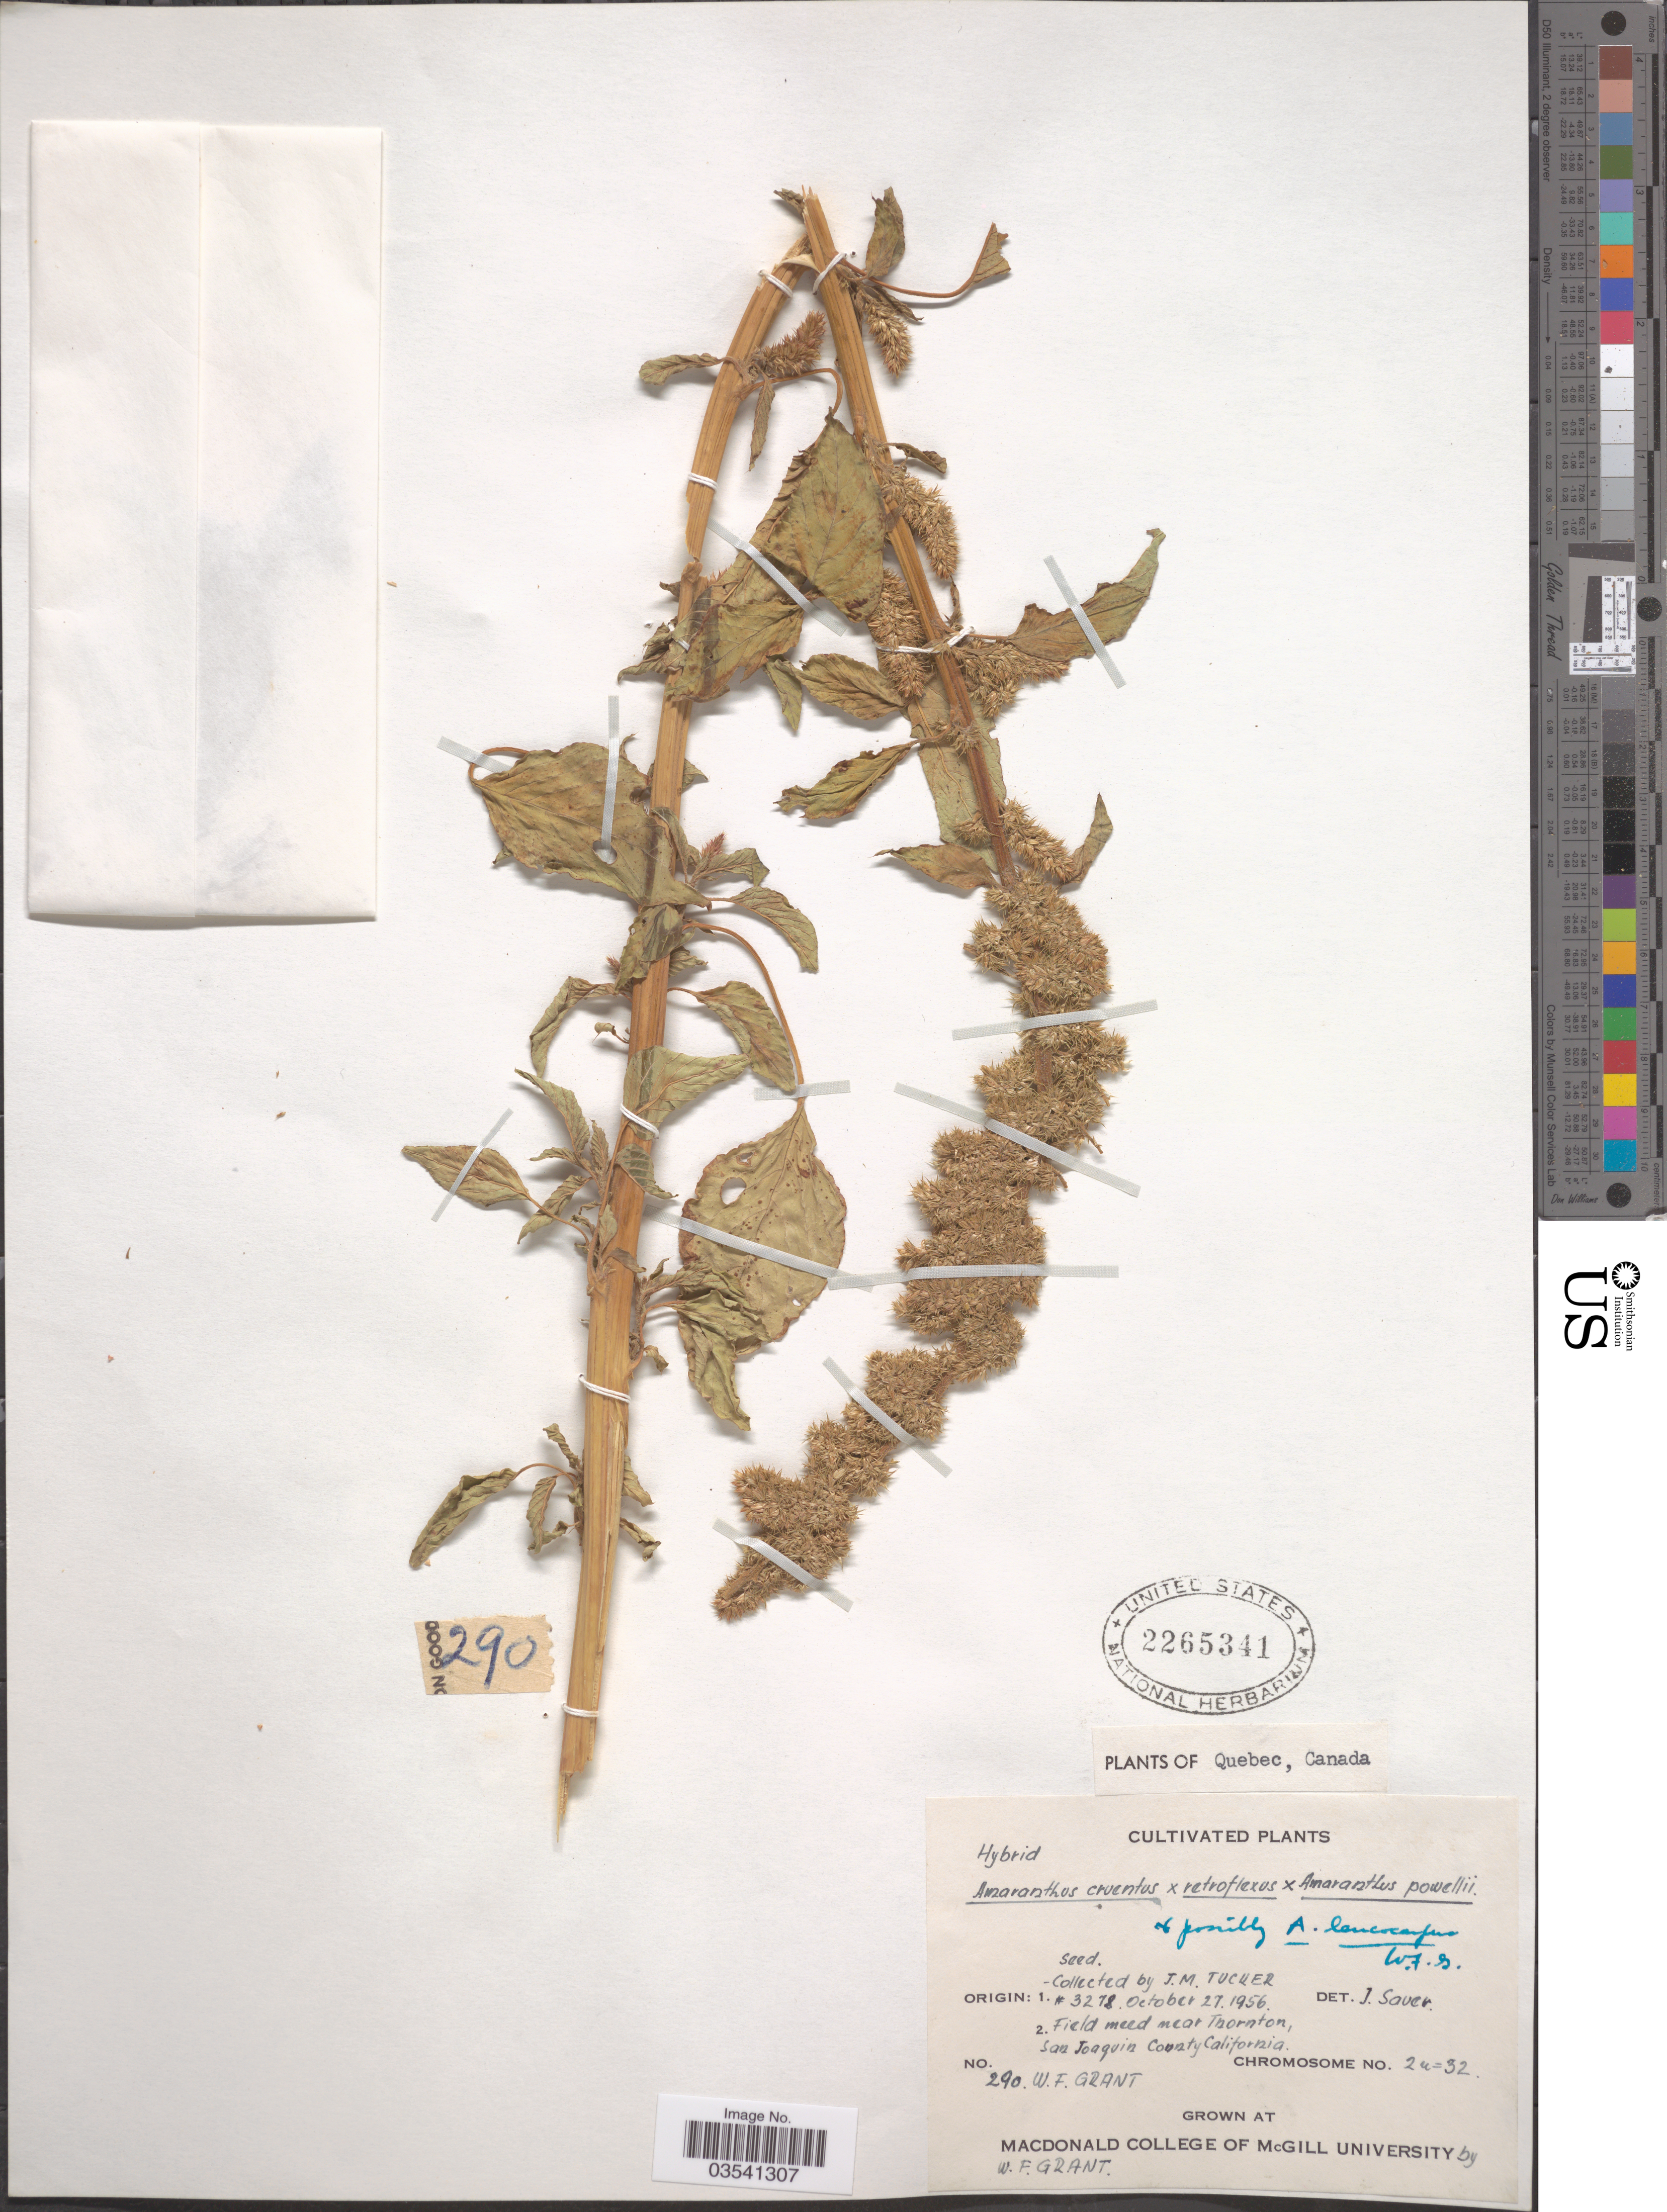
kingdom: Plantae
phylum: Tracheophyta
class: Magnoliopsida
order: Caryophyllales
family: Amaranthaceae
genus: Amaranthus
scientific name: Amaranthus cruentus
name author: L.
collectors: W. Grant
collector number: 290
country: Canada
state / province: Quebec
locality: Grown at MacDonald College of McGill University.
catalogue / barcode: US 2265341